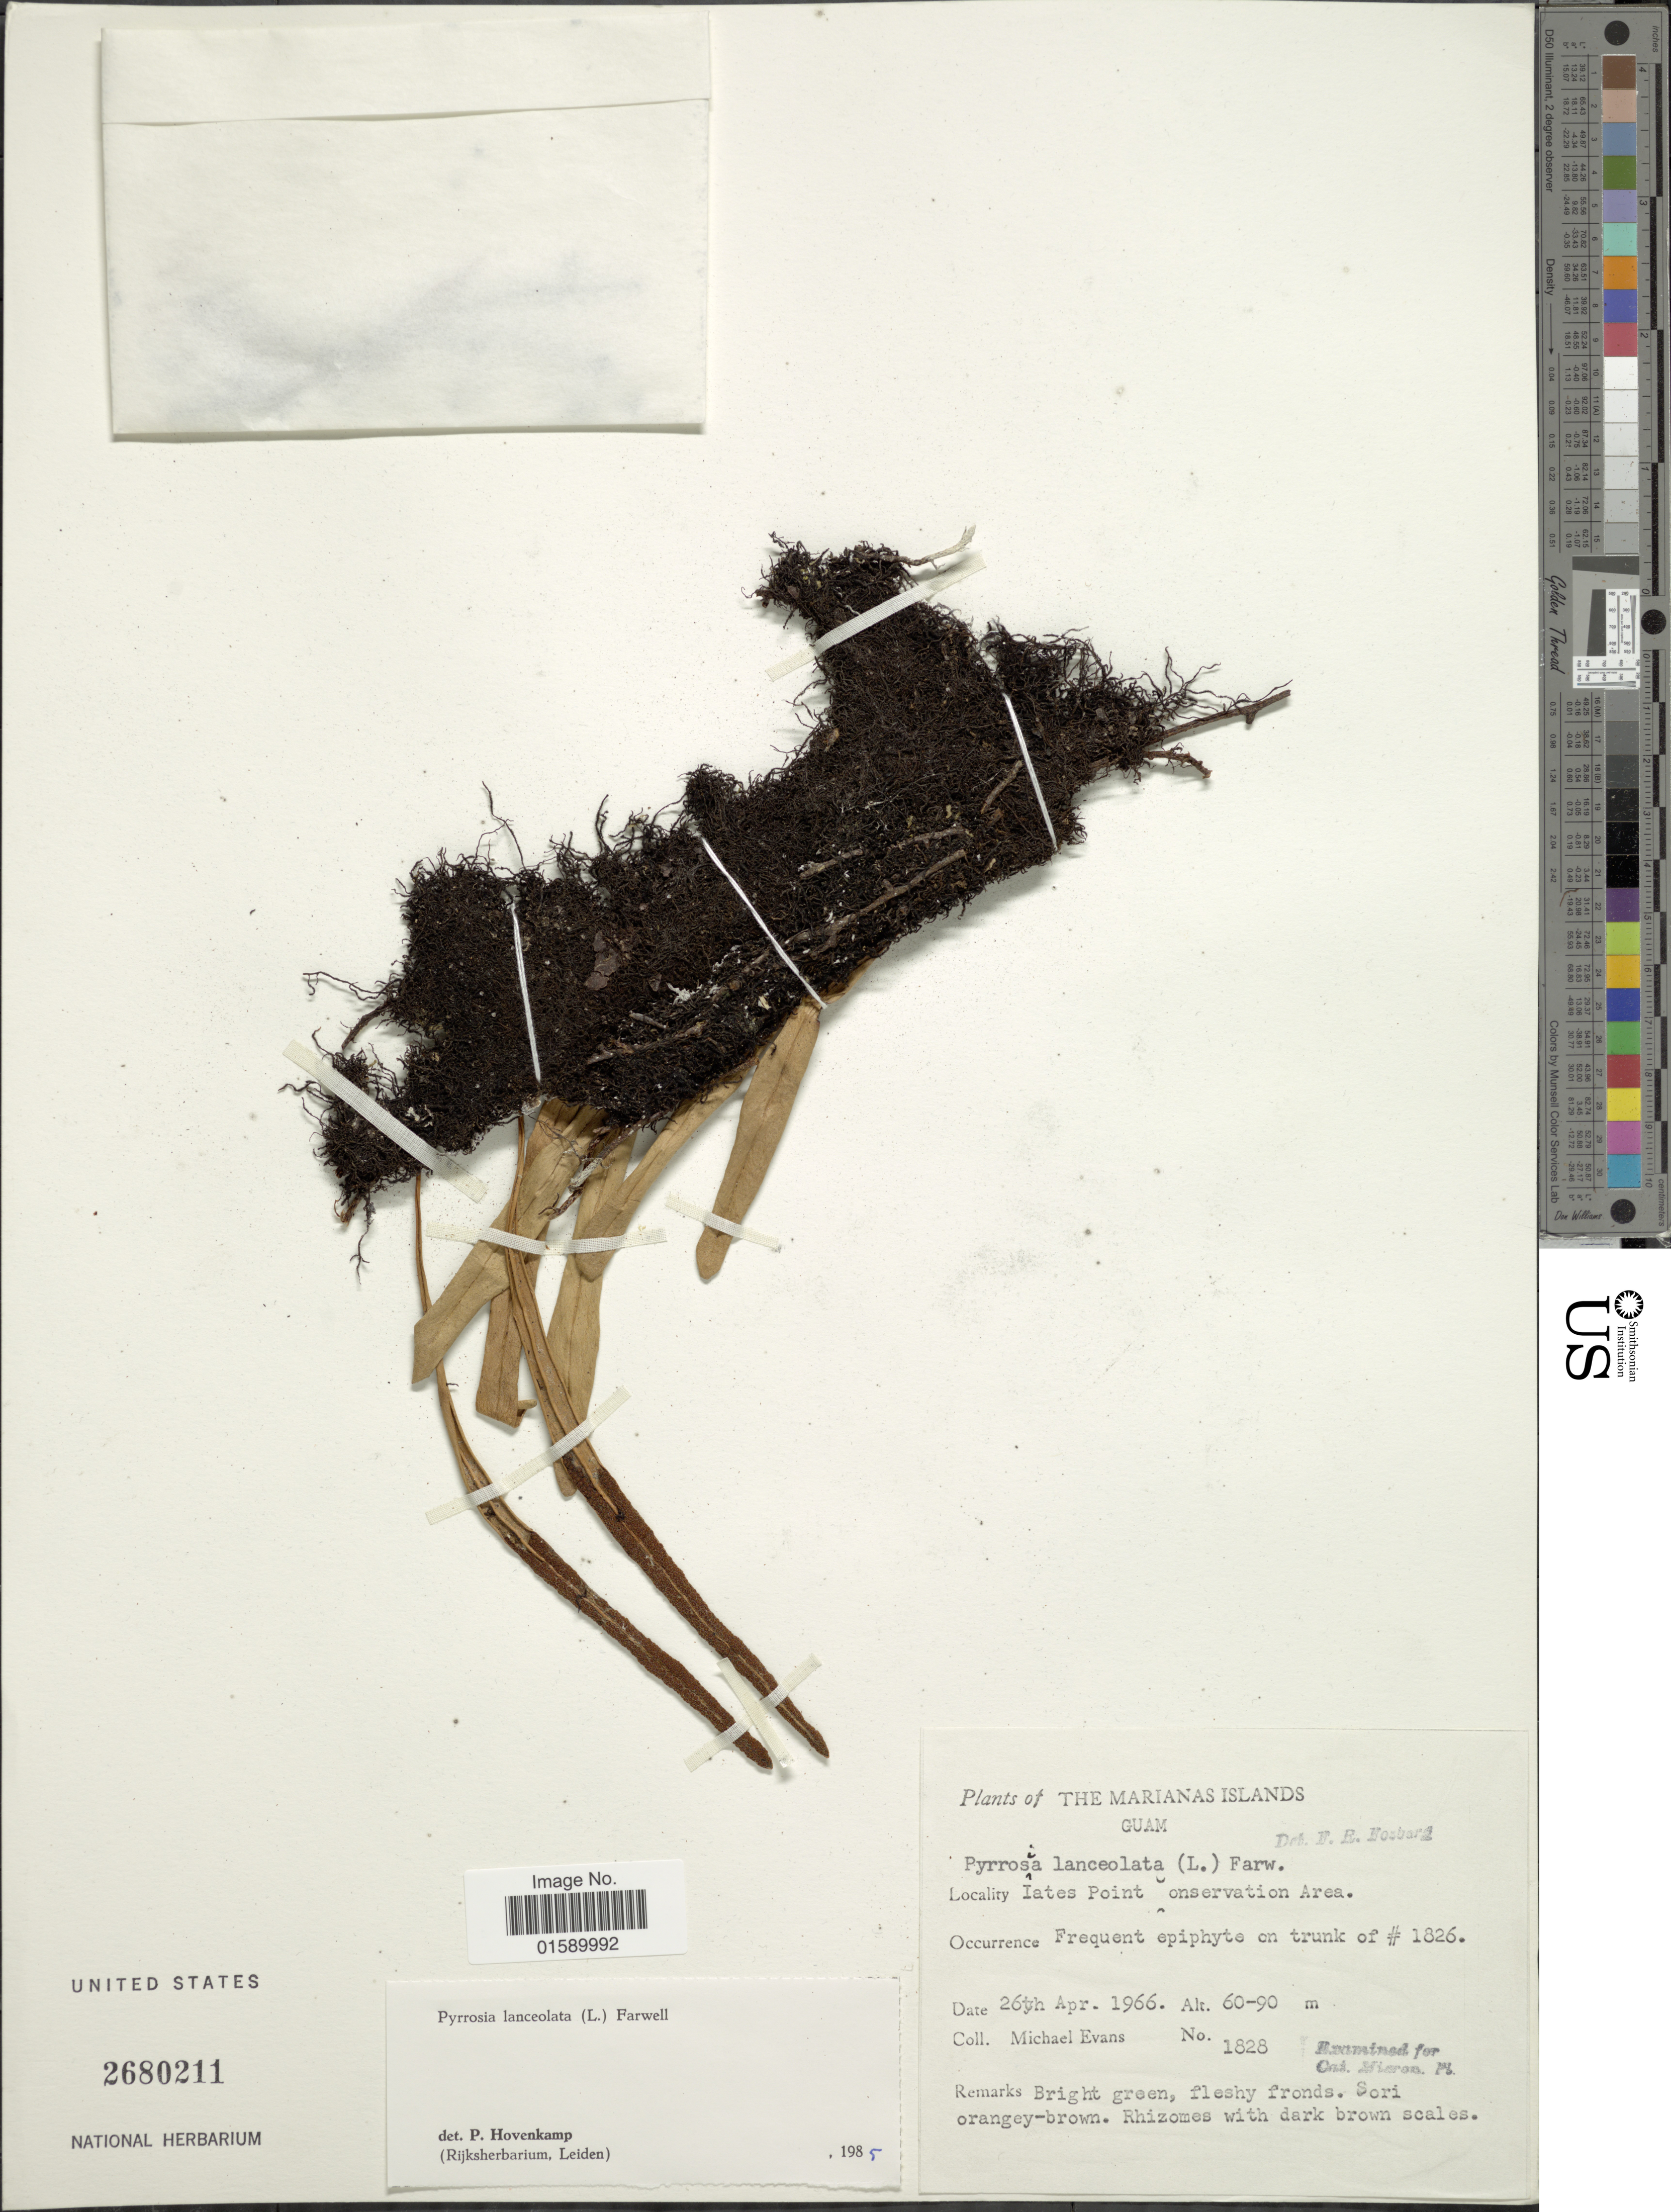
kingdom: Plantae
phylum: Tracheophyta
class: Polypodiopsida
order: Polypodiales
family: Polypodiaceae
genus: Pyrrosia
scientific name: Pyrrosia lanceolata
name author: (L.) Farw.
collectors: M. Evans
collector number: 1828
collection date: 1966-04-26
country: Guam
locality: Marianas Islands, Guam. Iates Point, Conservation Area.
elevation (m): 60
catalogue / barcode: US 2680211